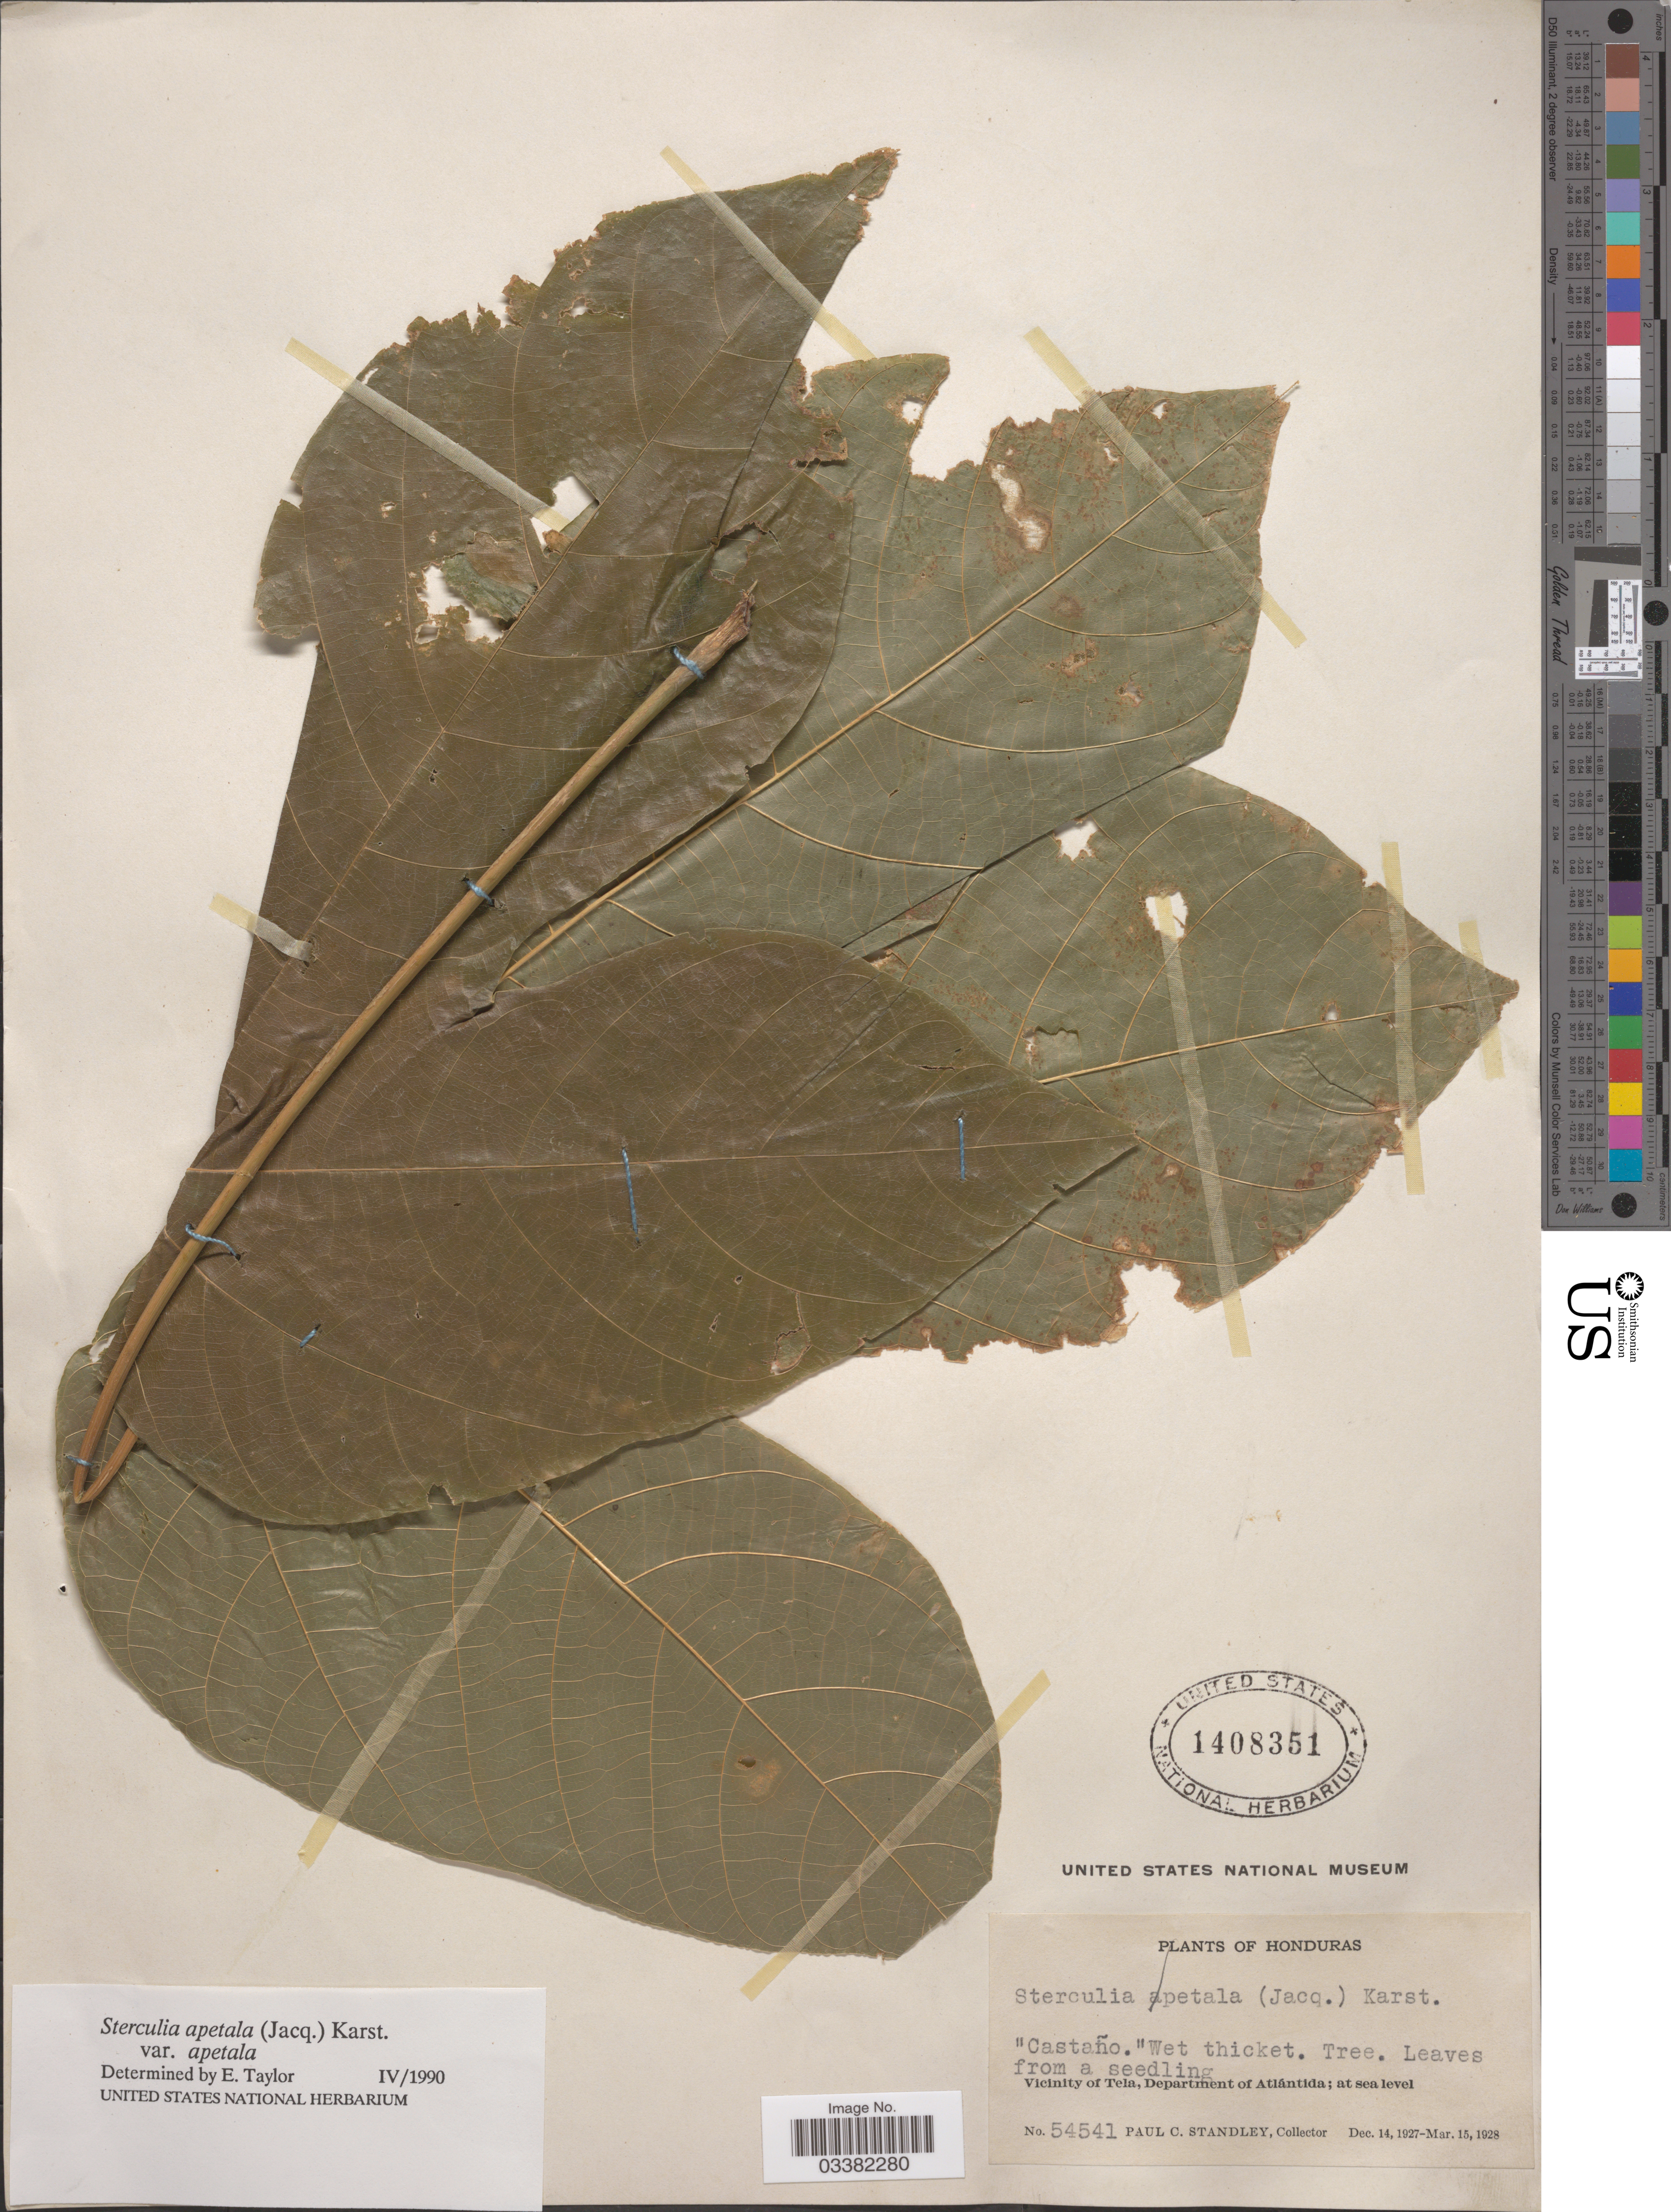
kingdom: Plantae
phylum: Tracheophyta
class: Magnoliopsida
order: Malvales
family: Malvaceae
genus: Sterculia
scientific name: Sterculia apetala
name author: (Jacq.) H. Karst.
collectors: P. C. Standley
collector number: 54541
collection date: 1927-12-14/1928-03-15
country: Honduras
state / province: Atlántida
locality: Vicinity of Tela, Department of Atlántida.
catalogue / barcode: US 1408351